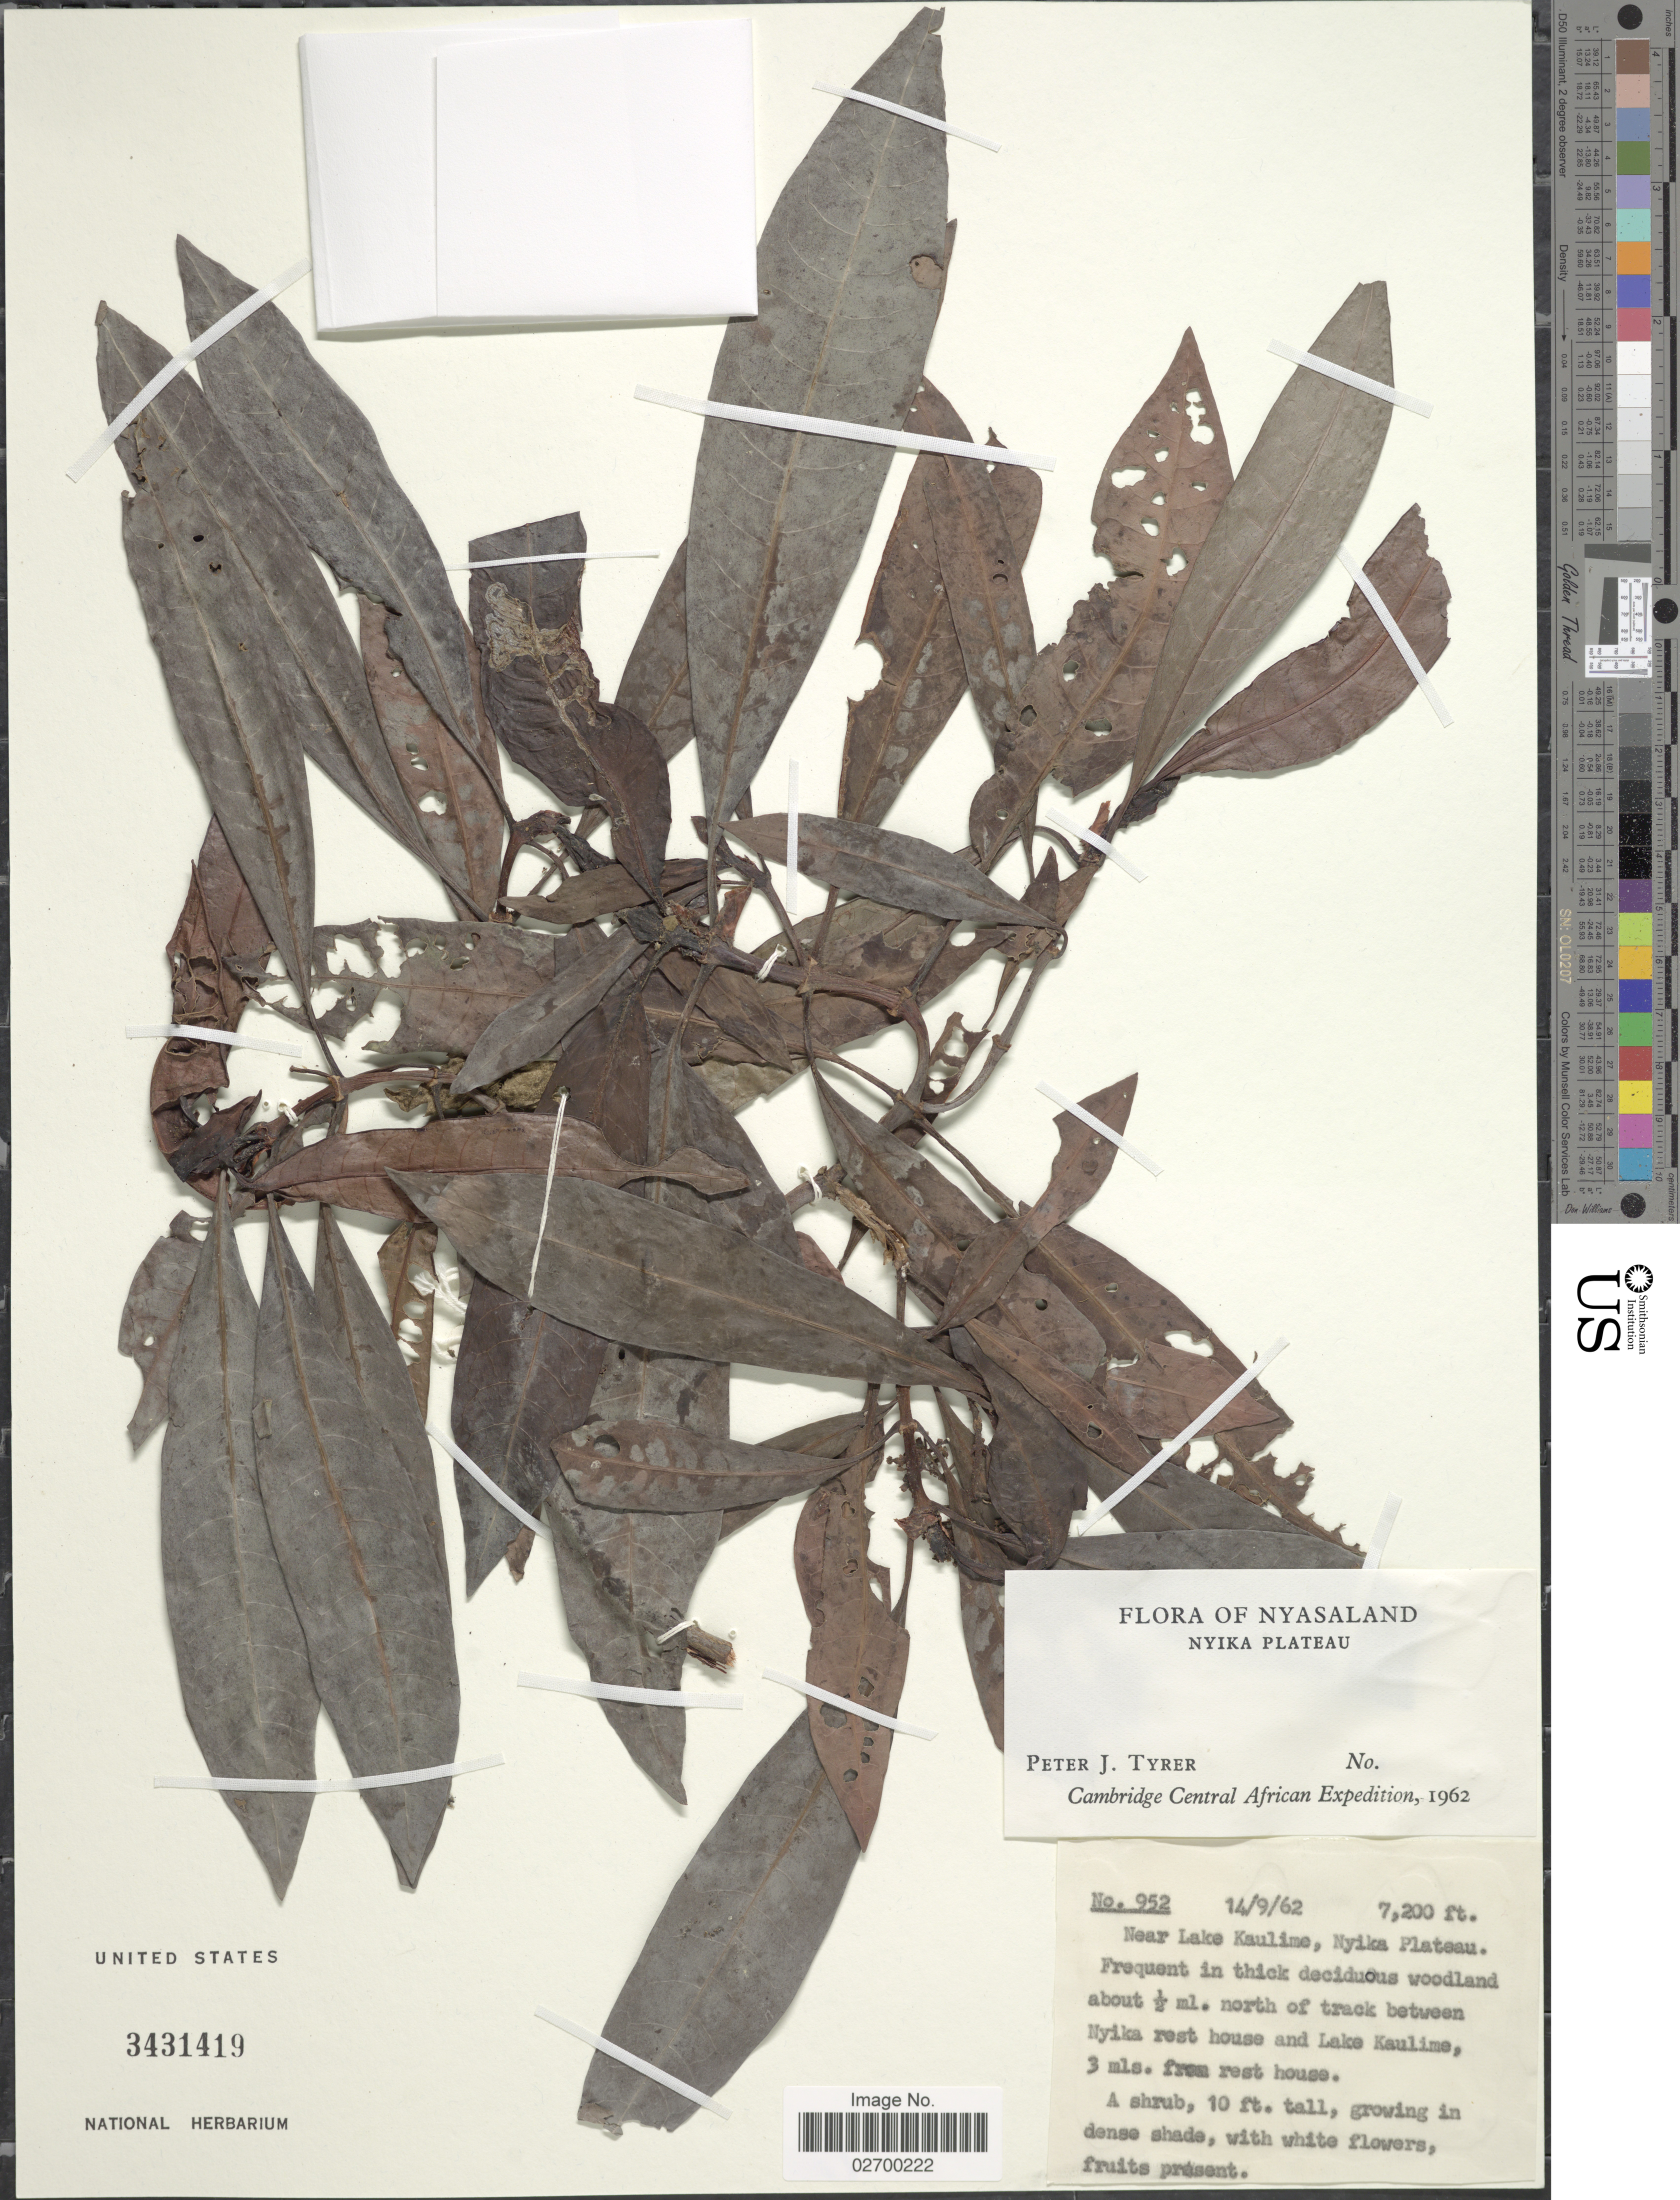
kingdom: Plantae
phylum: Tracheophyta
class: Magnoliopsida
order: Gentianales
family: Rubiaceae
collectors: P. Tyrer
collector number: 952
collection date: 1962-09-14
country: Malawi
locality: Nyasaland, Nyika Plateau. Near Lake Kaulime, Nyika Plateau, about ½ ml. north of track between Nyika rest house and Lake Kaulime 3 mls. from rest house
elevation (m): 2195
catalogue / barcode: US 3431419